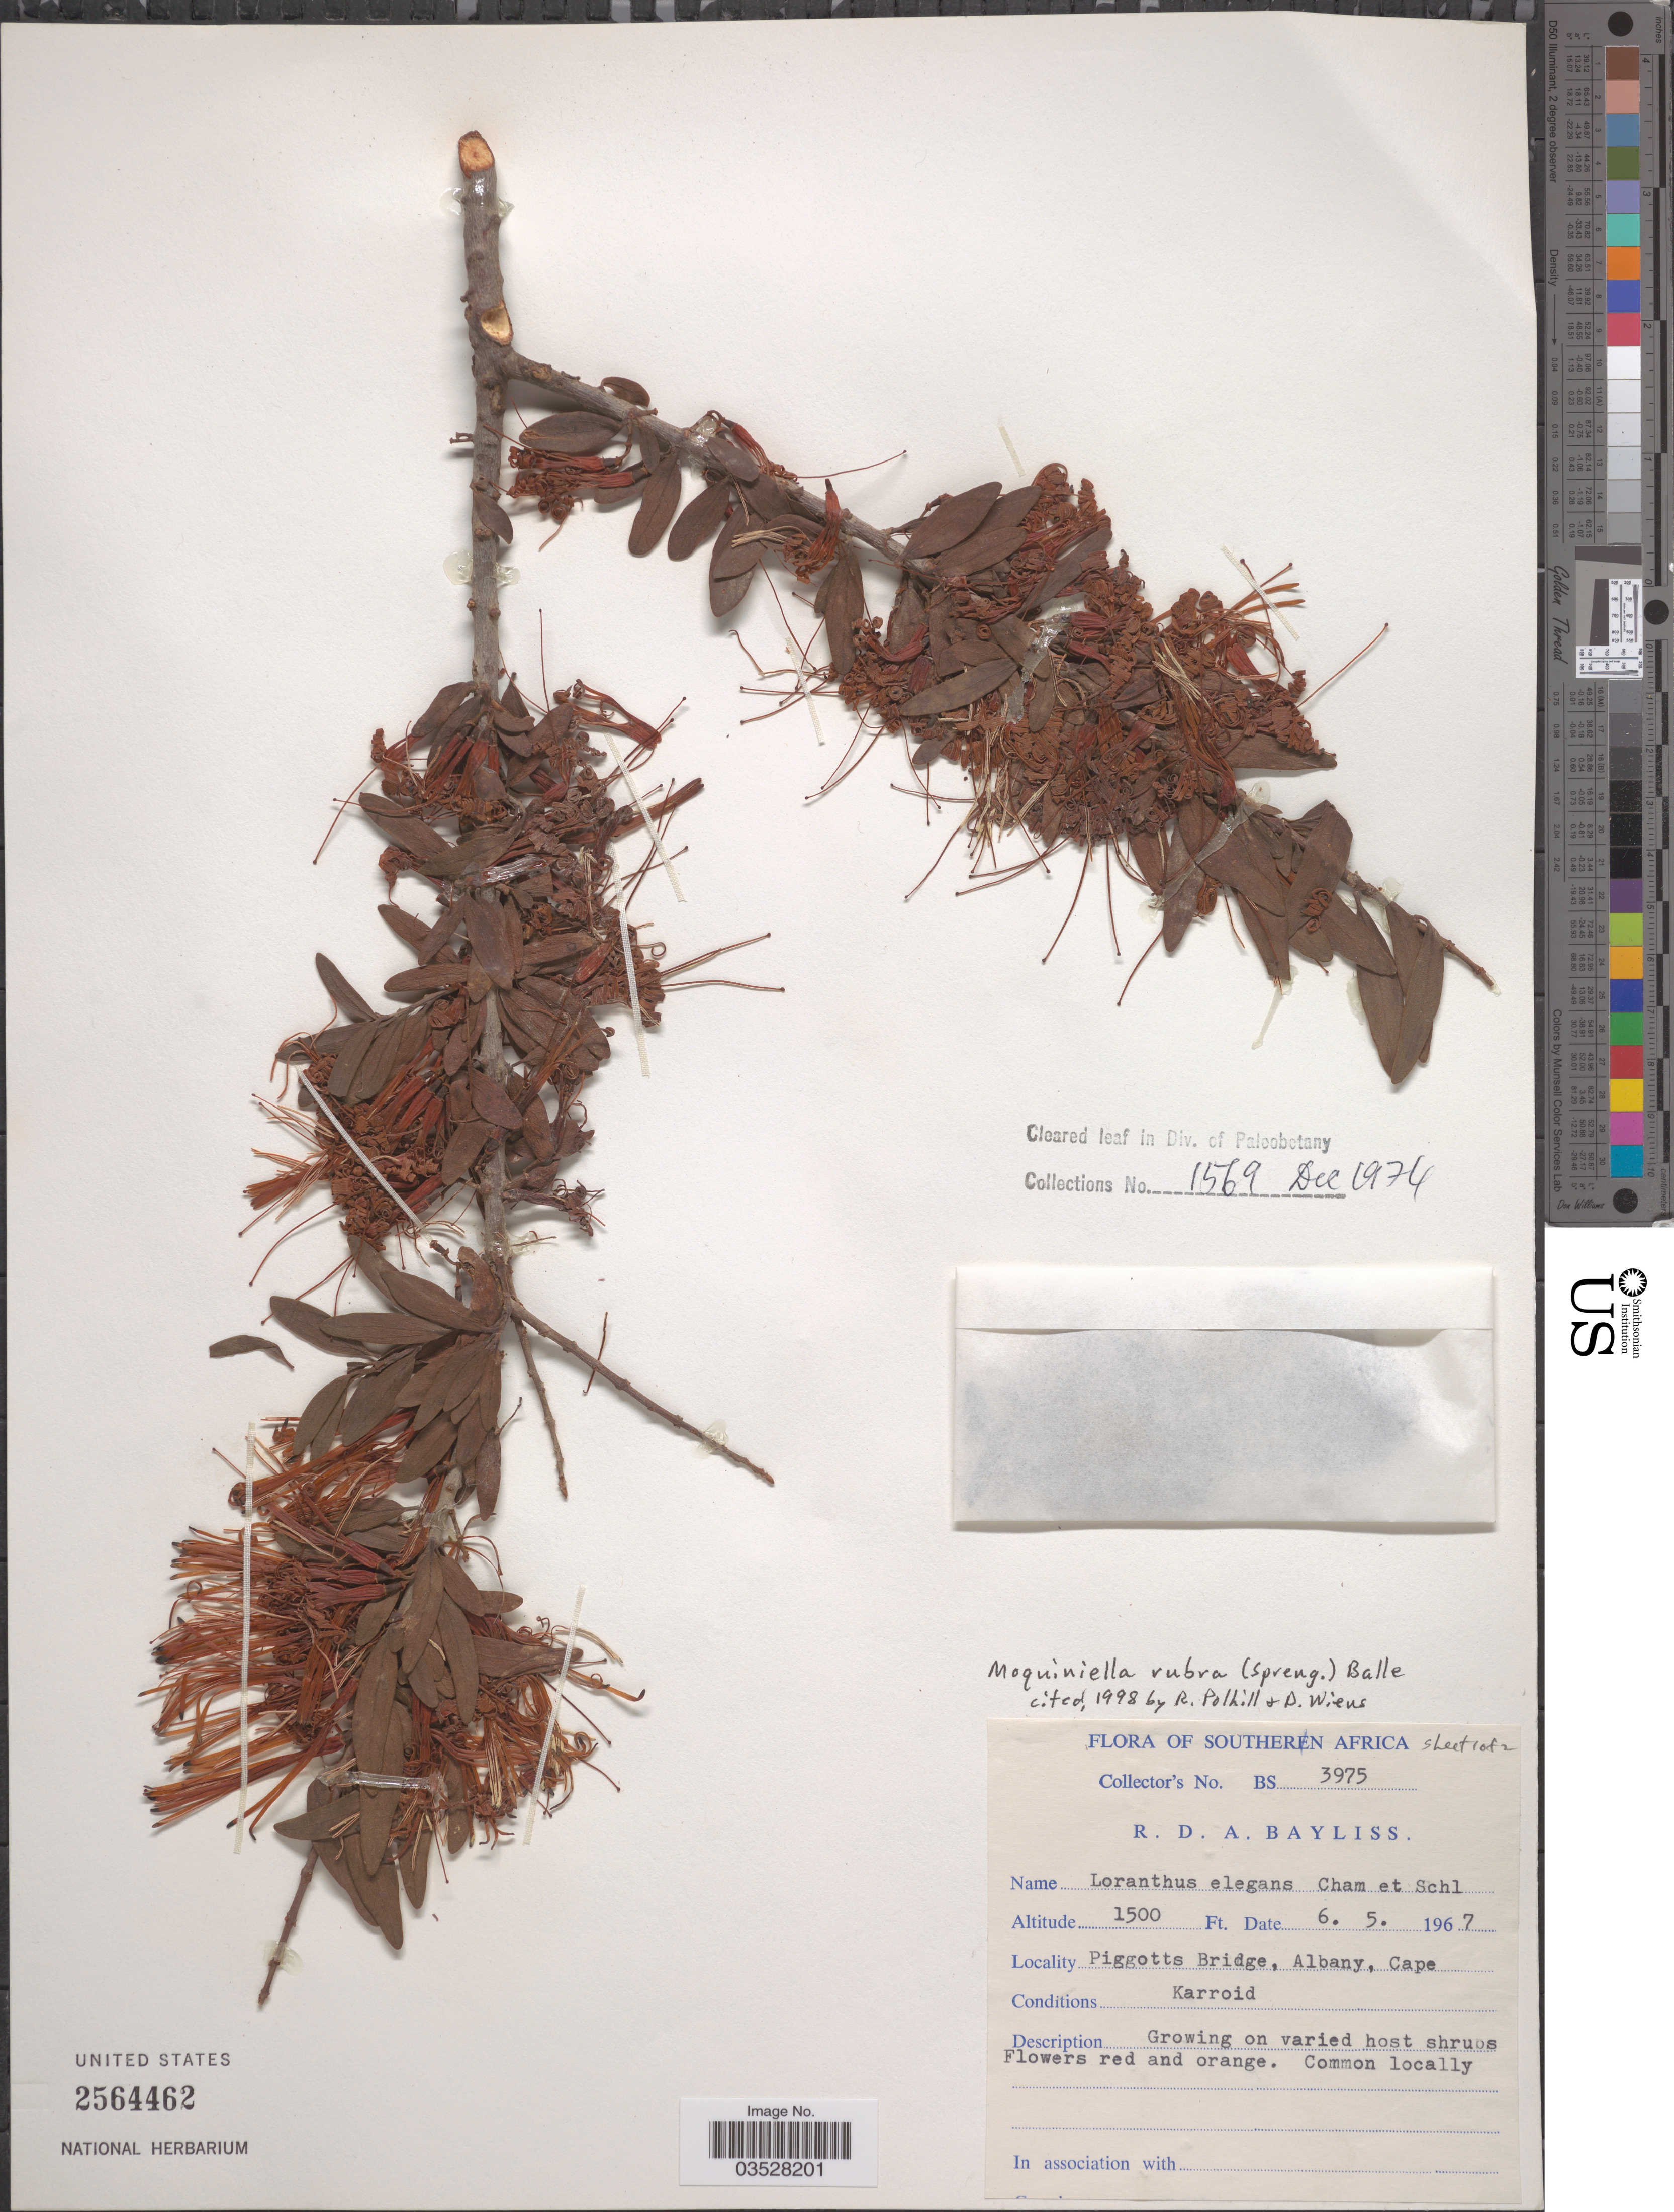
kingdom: Plantae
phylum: Tracheophyta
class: Magnoliopsida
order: Santalales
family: Loranthaceae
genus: Moquiniella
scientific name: Moquiniella rubra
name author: (A. Spreng.) Balle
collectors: R. Bayliss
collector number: BS3975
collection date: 1967-05-06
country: South Africa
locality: Southern Africa. Piggotts Bridge, Albany, Cape.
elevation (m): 457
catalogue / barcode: US 2564462